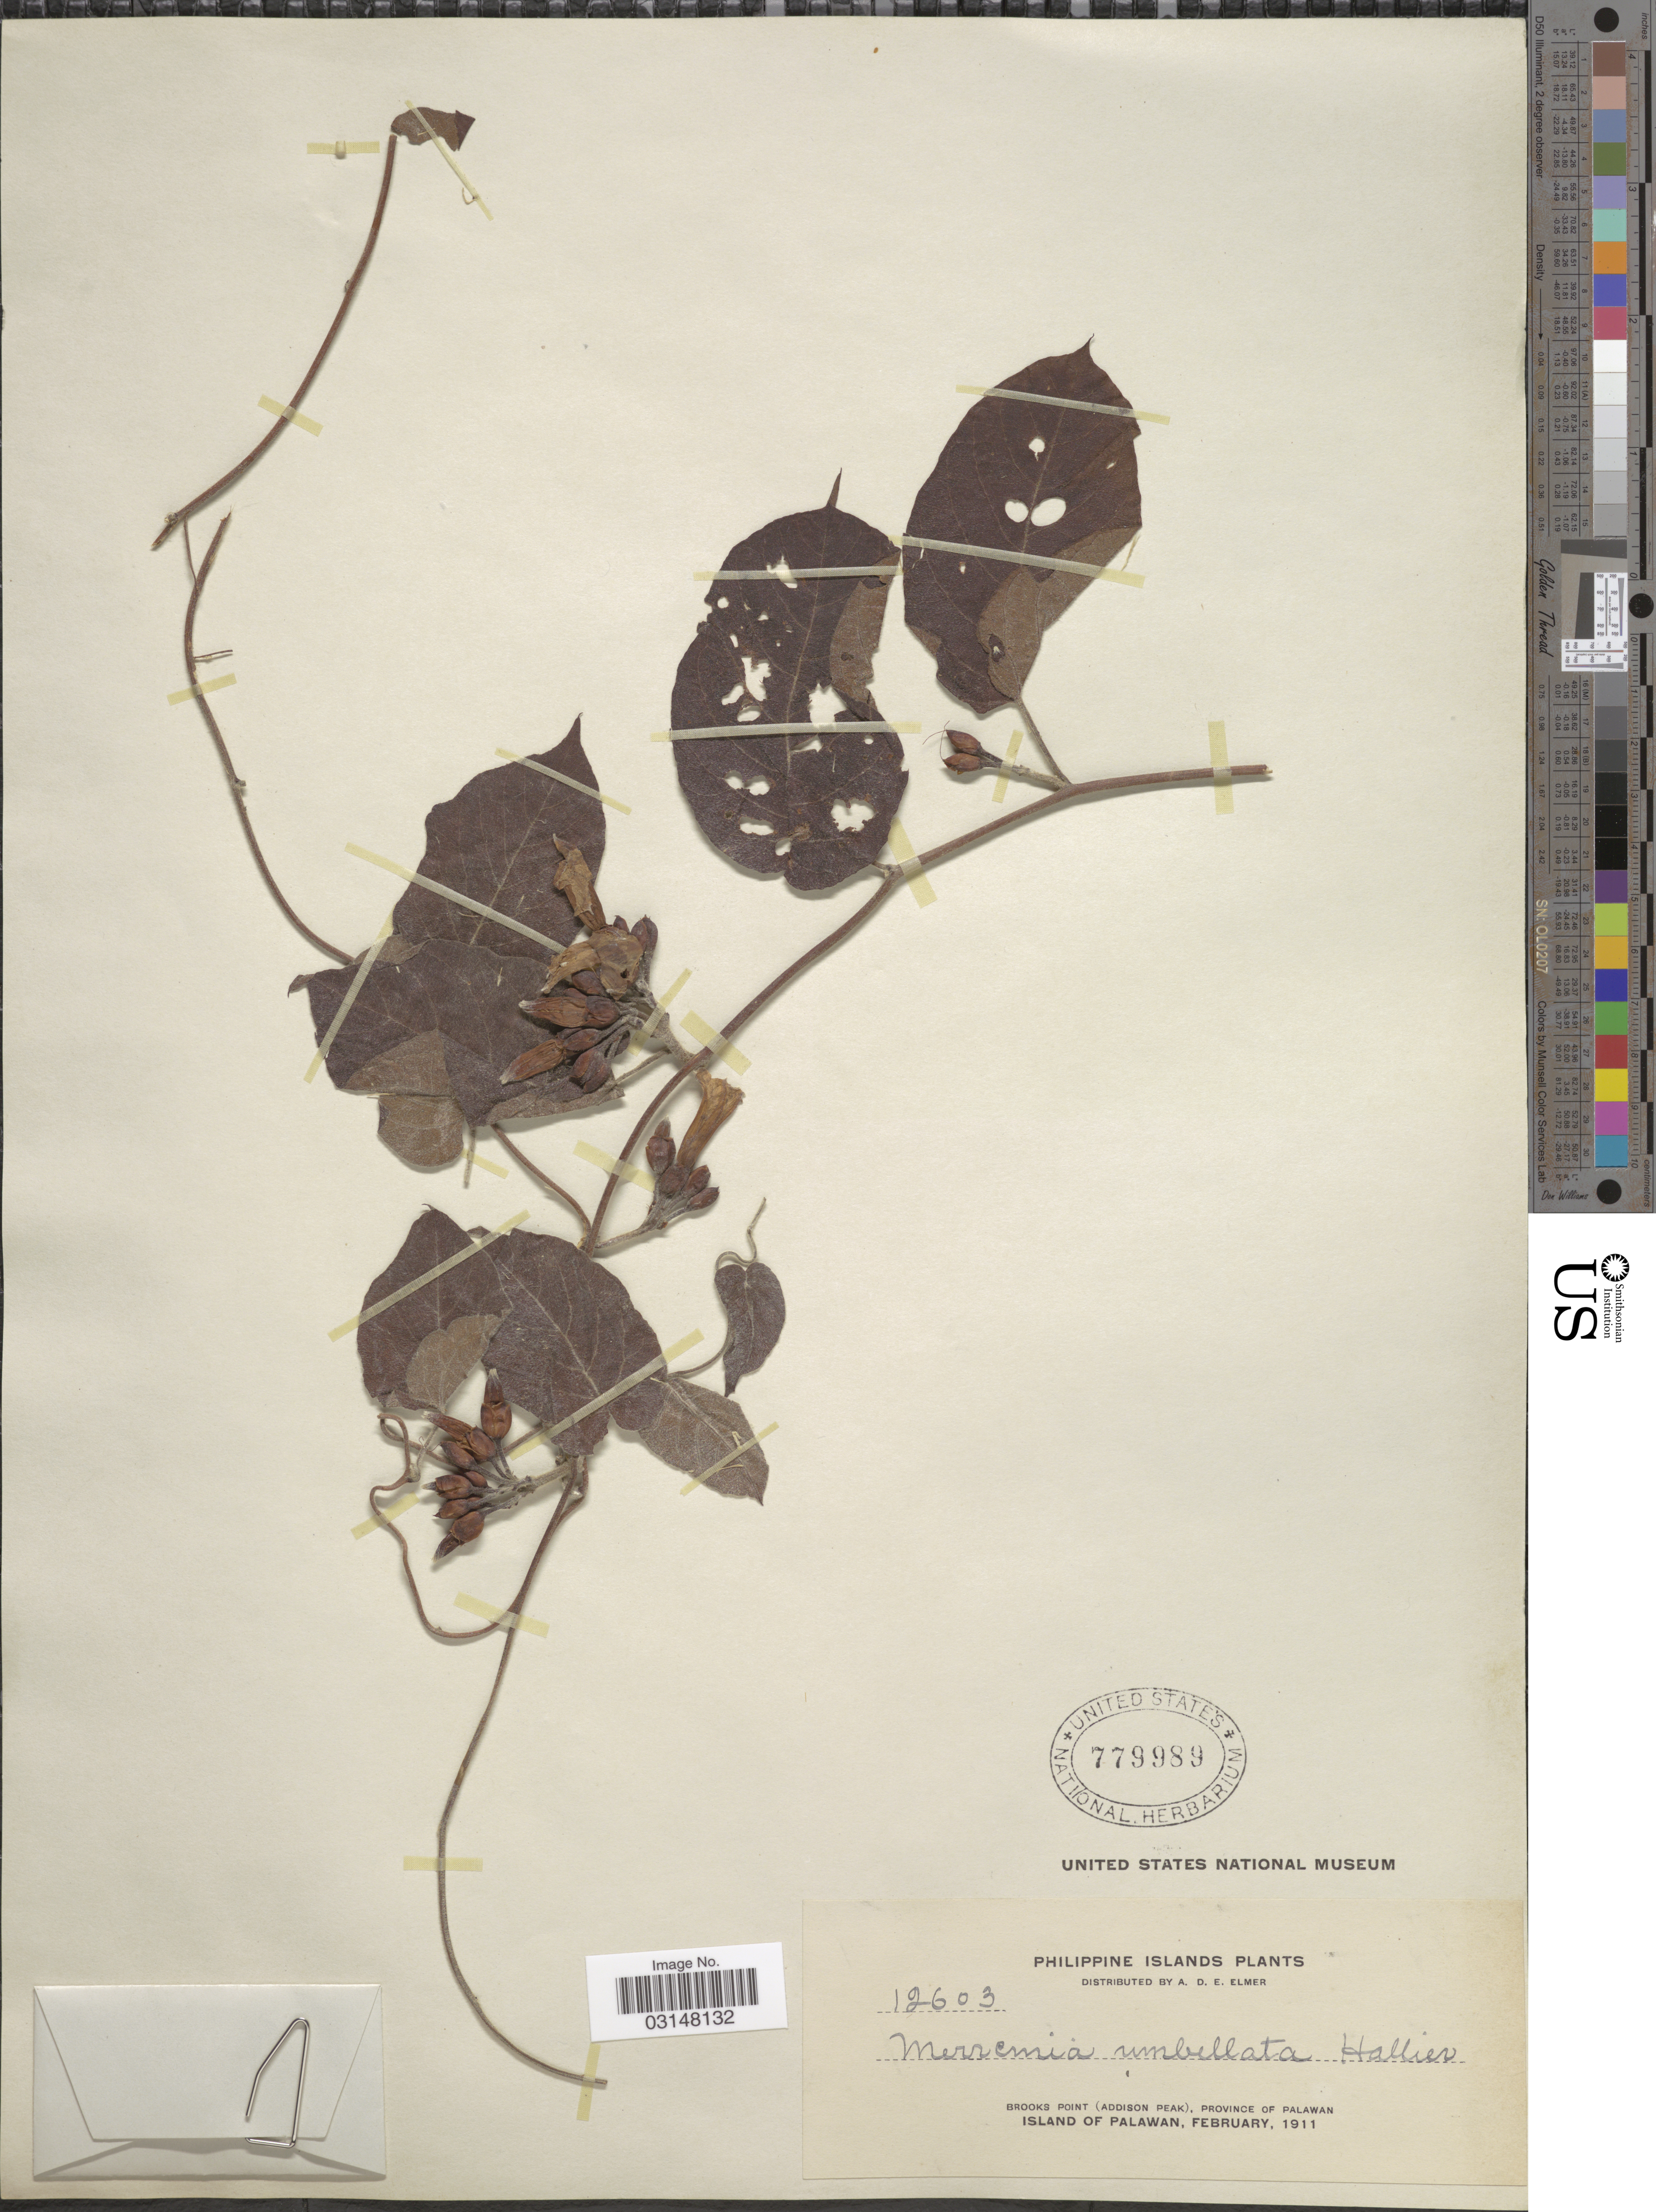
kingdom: Plantae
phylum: Tracheophyta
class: Magnoliopsida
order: Solanales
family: Convolvulaceae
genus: Camonea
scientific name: Camonea pilosa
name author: (Houtt.) A. R. Simões & Staples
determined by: Strong, Mark T., (BOT), Smithsonian Institution - National Museum of Natural History (UNITED STATES)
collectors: A. D. E. Elmer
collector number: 12603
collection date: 1911-02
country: Philippines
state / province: Mimaropa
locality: Brooks Point (Addison Peak), Province of Palawan, Island of Palawan.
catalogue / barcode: US 779989